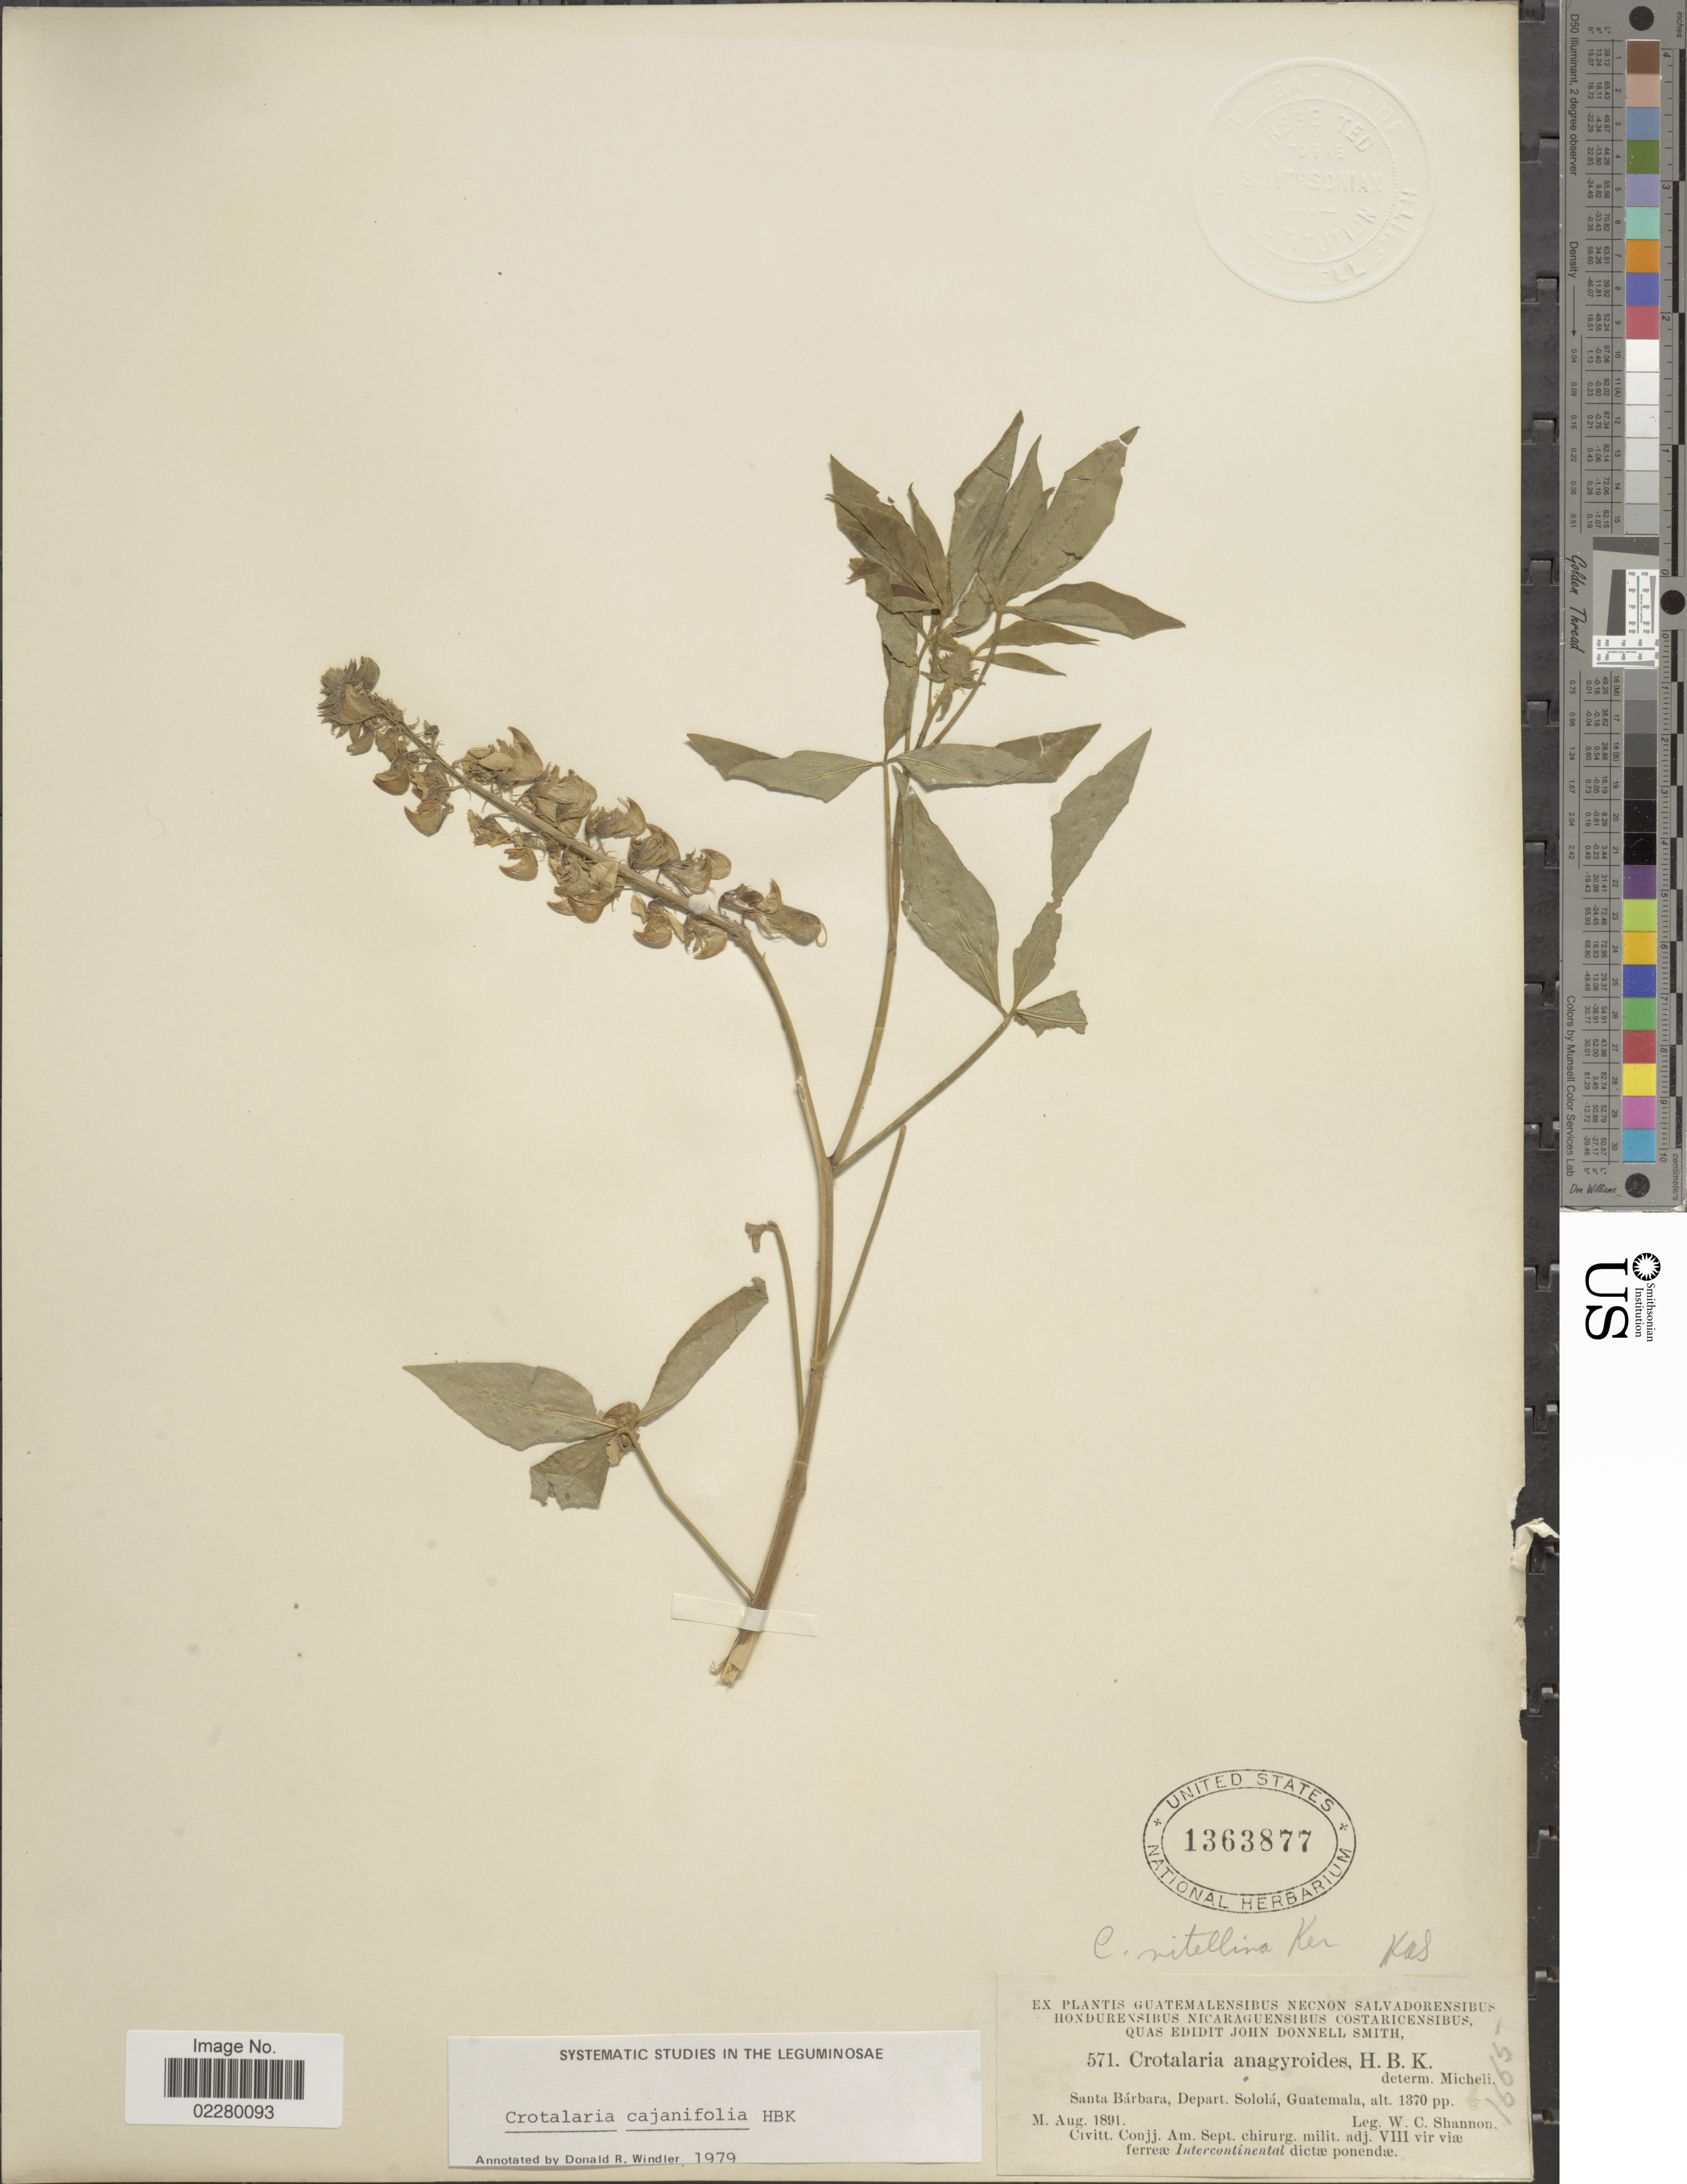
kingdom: Plantae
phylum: Tracheophyta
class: Magnoliopsida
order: Fabales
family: Fabaceae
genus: Crotalaria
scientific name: Crotalaria cajanifolia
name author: Kunth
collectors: W. C. Shannon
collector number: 571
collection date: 1891-08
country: Guatemala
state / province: Sololá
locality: Santa Bárbara, Depart. Sololá, Guatemala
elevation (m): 418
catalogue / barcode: US 1363877